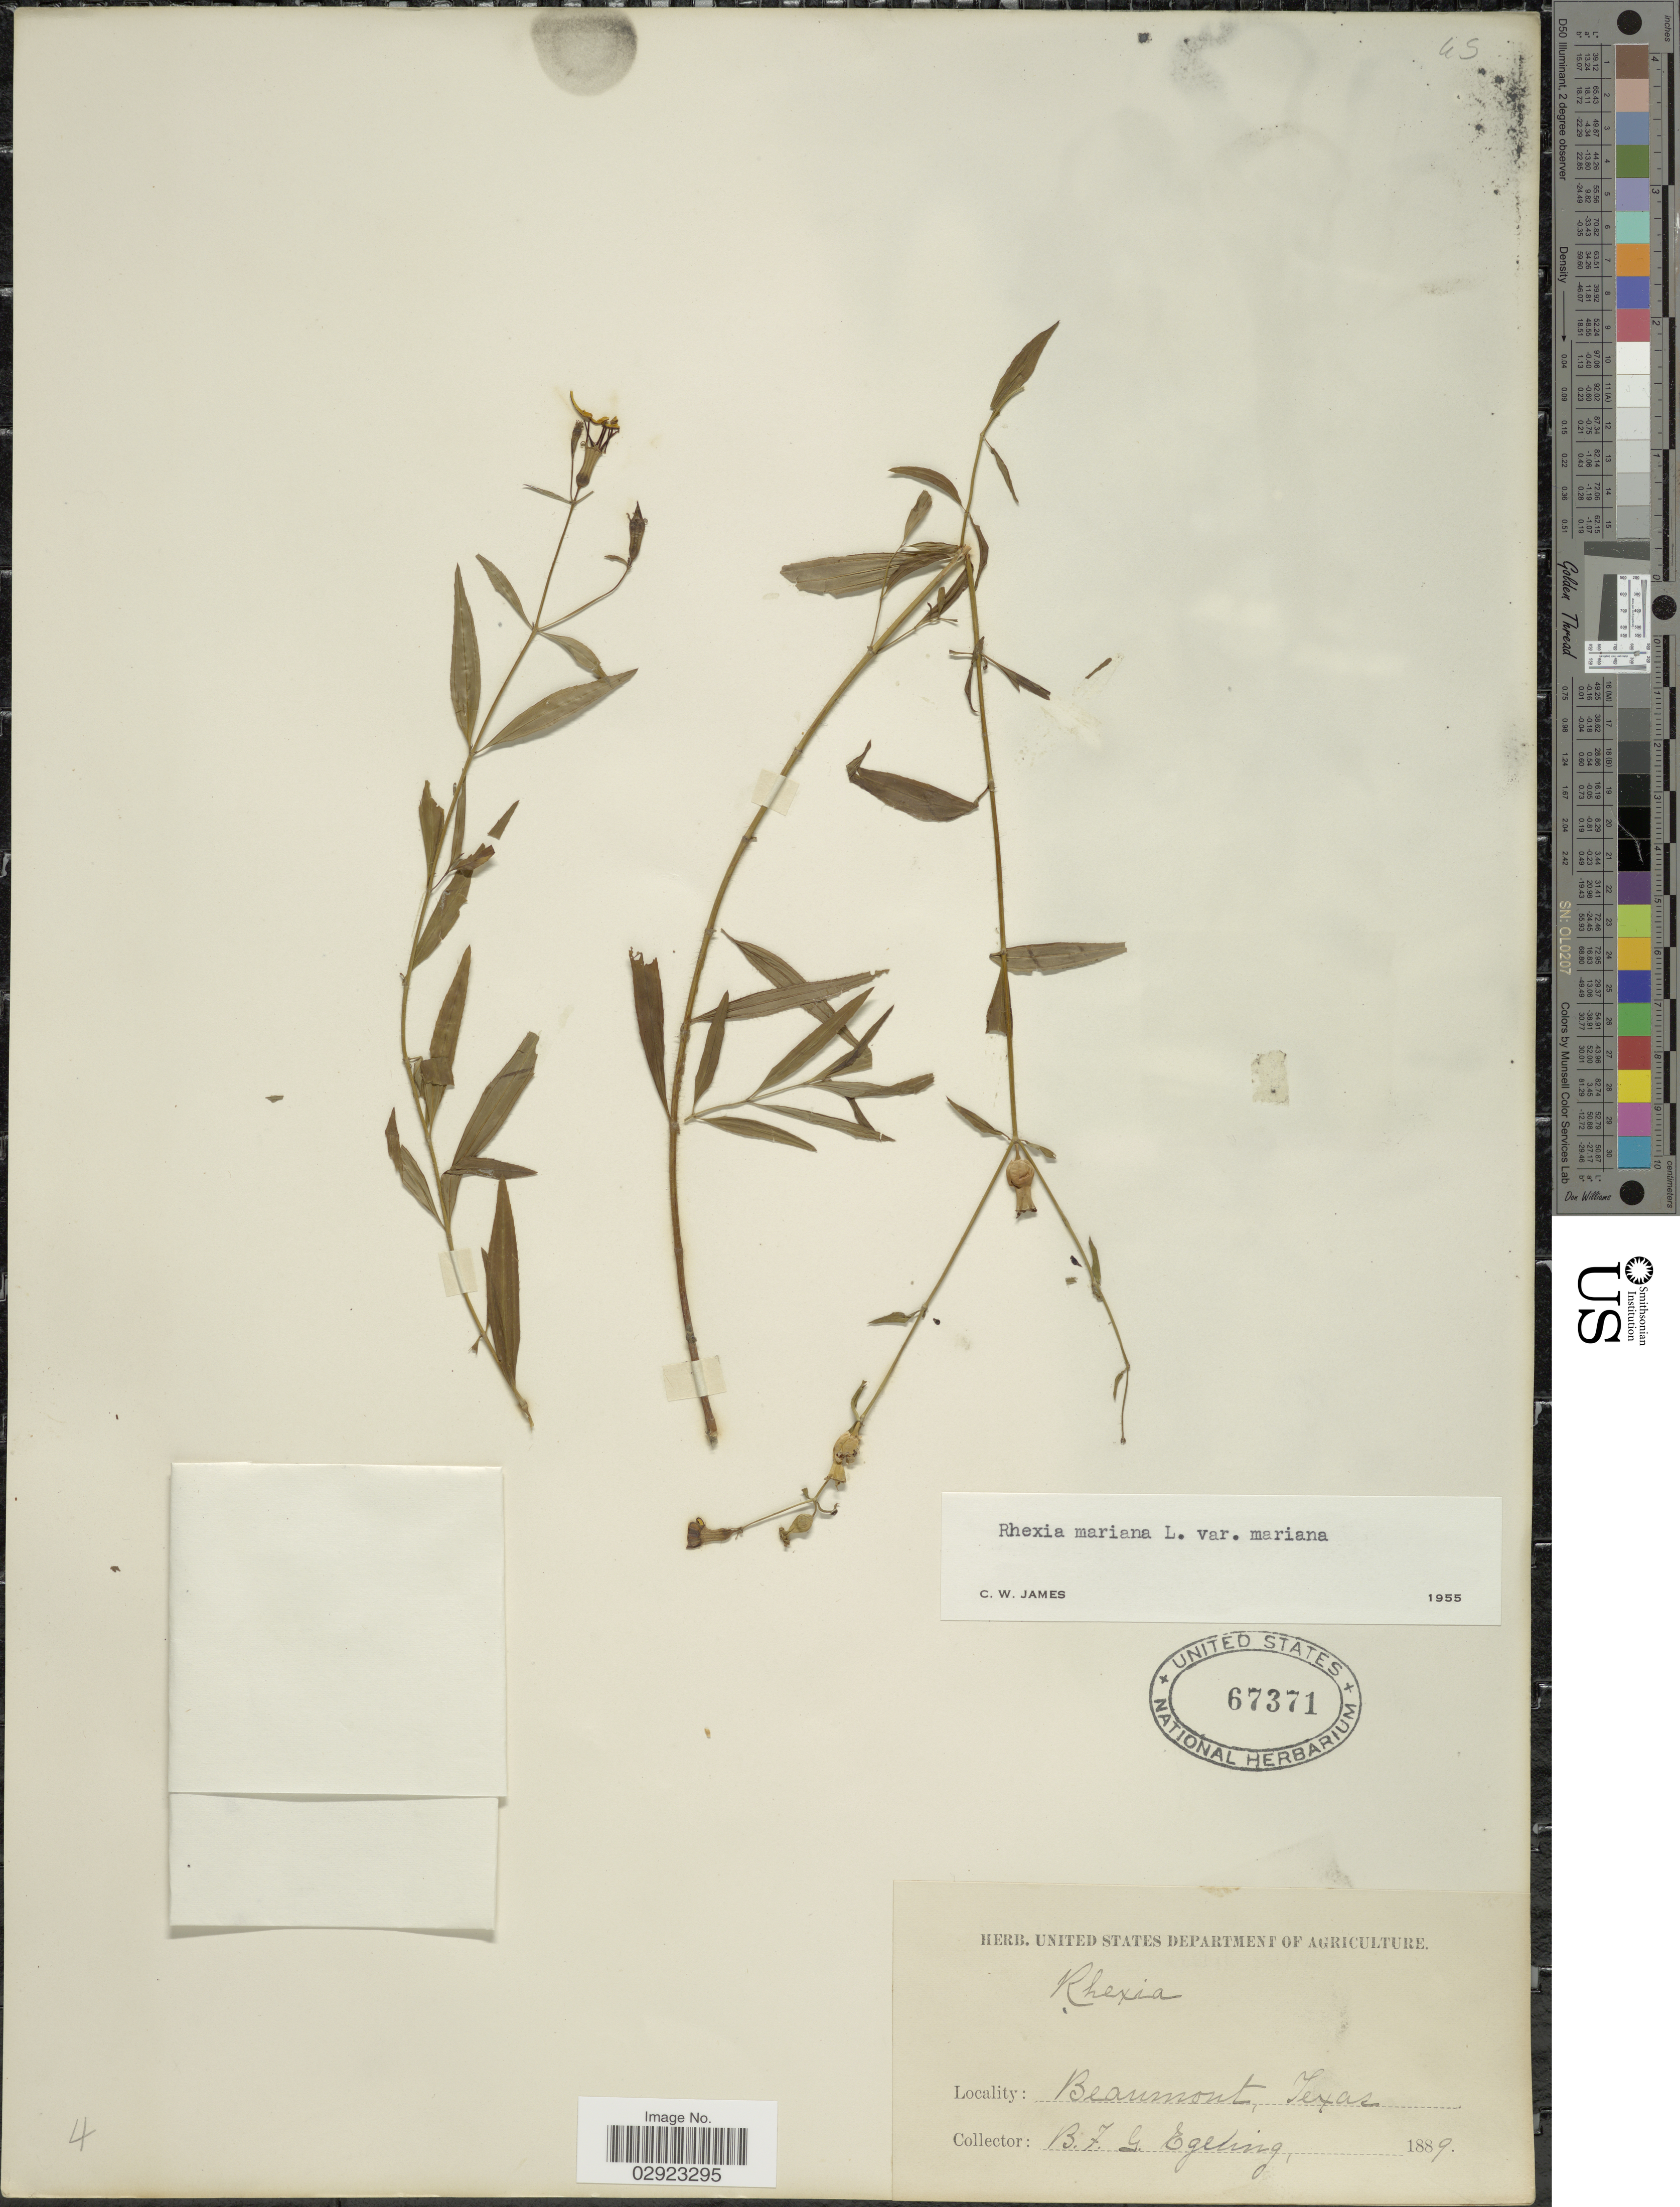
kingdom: Plantae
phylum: Tracheophyta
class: Magnoliopsida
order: Myrtales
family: Melastomataceae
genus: Rhexia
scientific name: Rhexia mariana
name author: L.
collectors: B. Egeling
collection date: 1889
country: United States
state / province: Texas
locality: Beaumont.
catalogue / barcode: US 67371